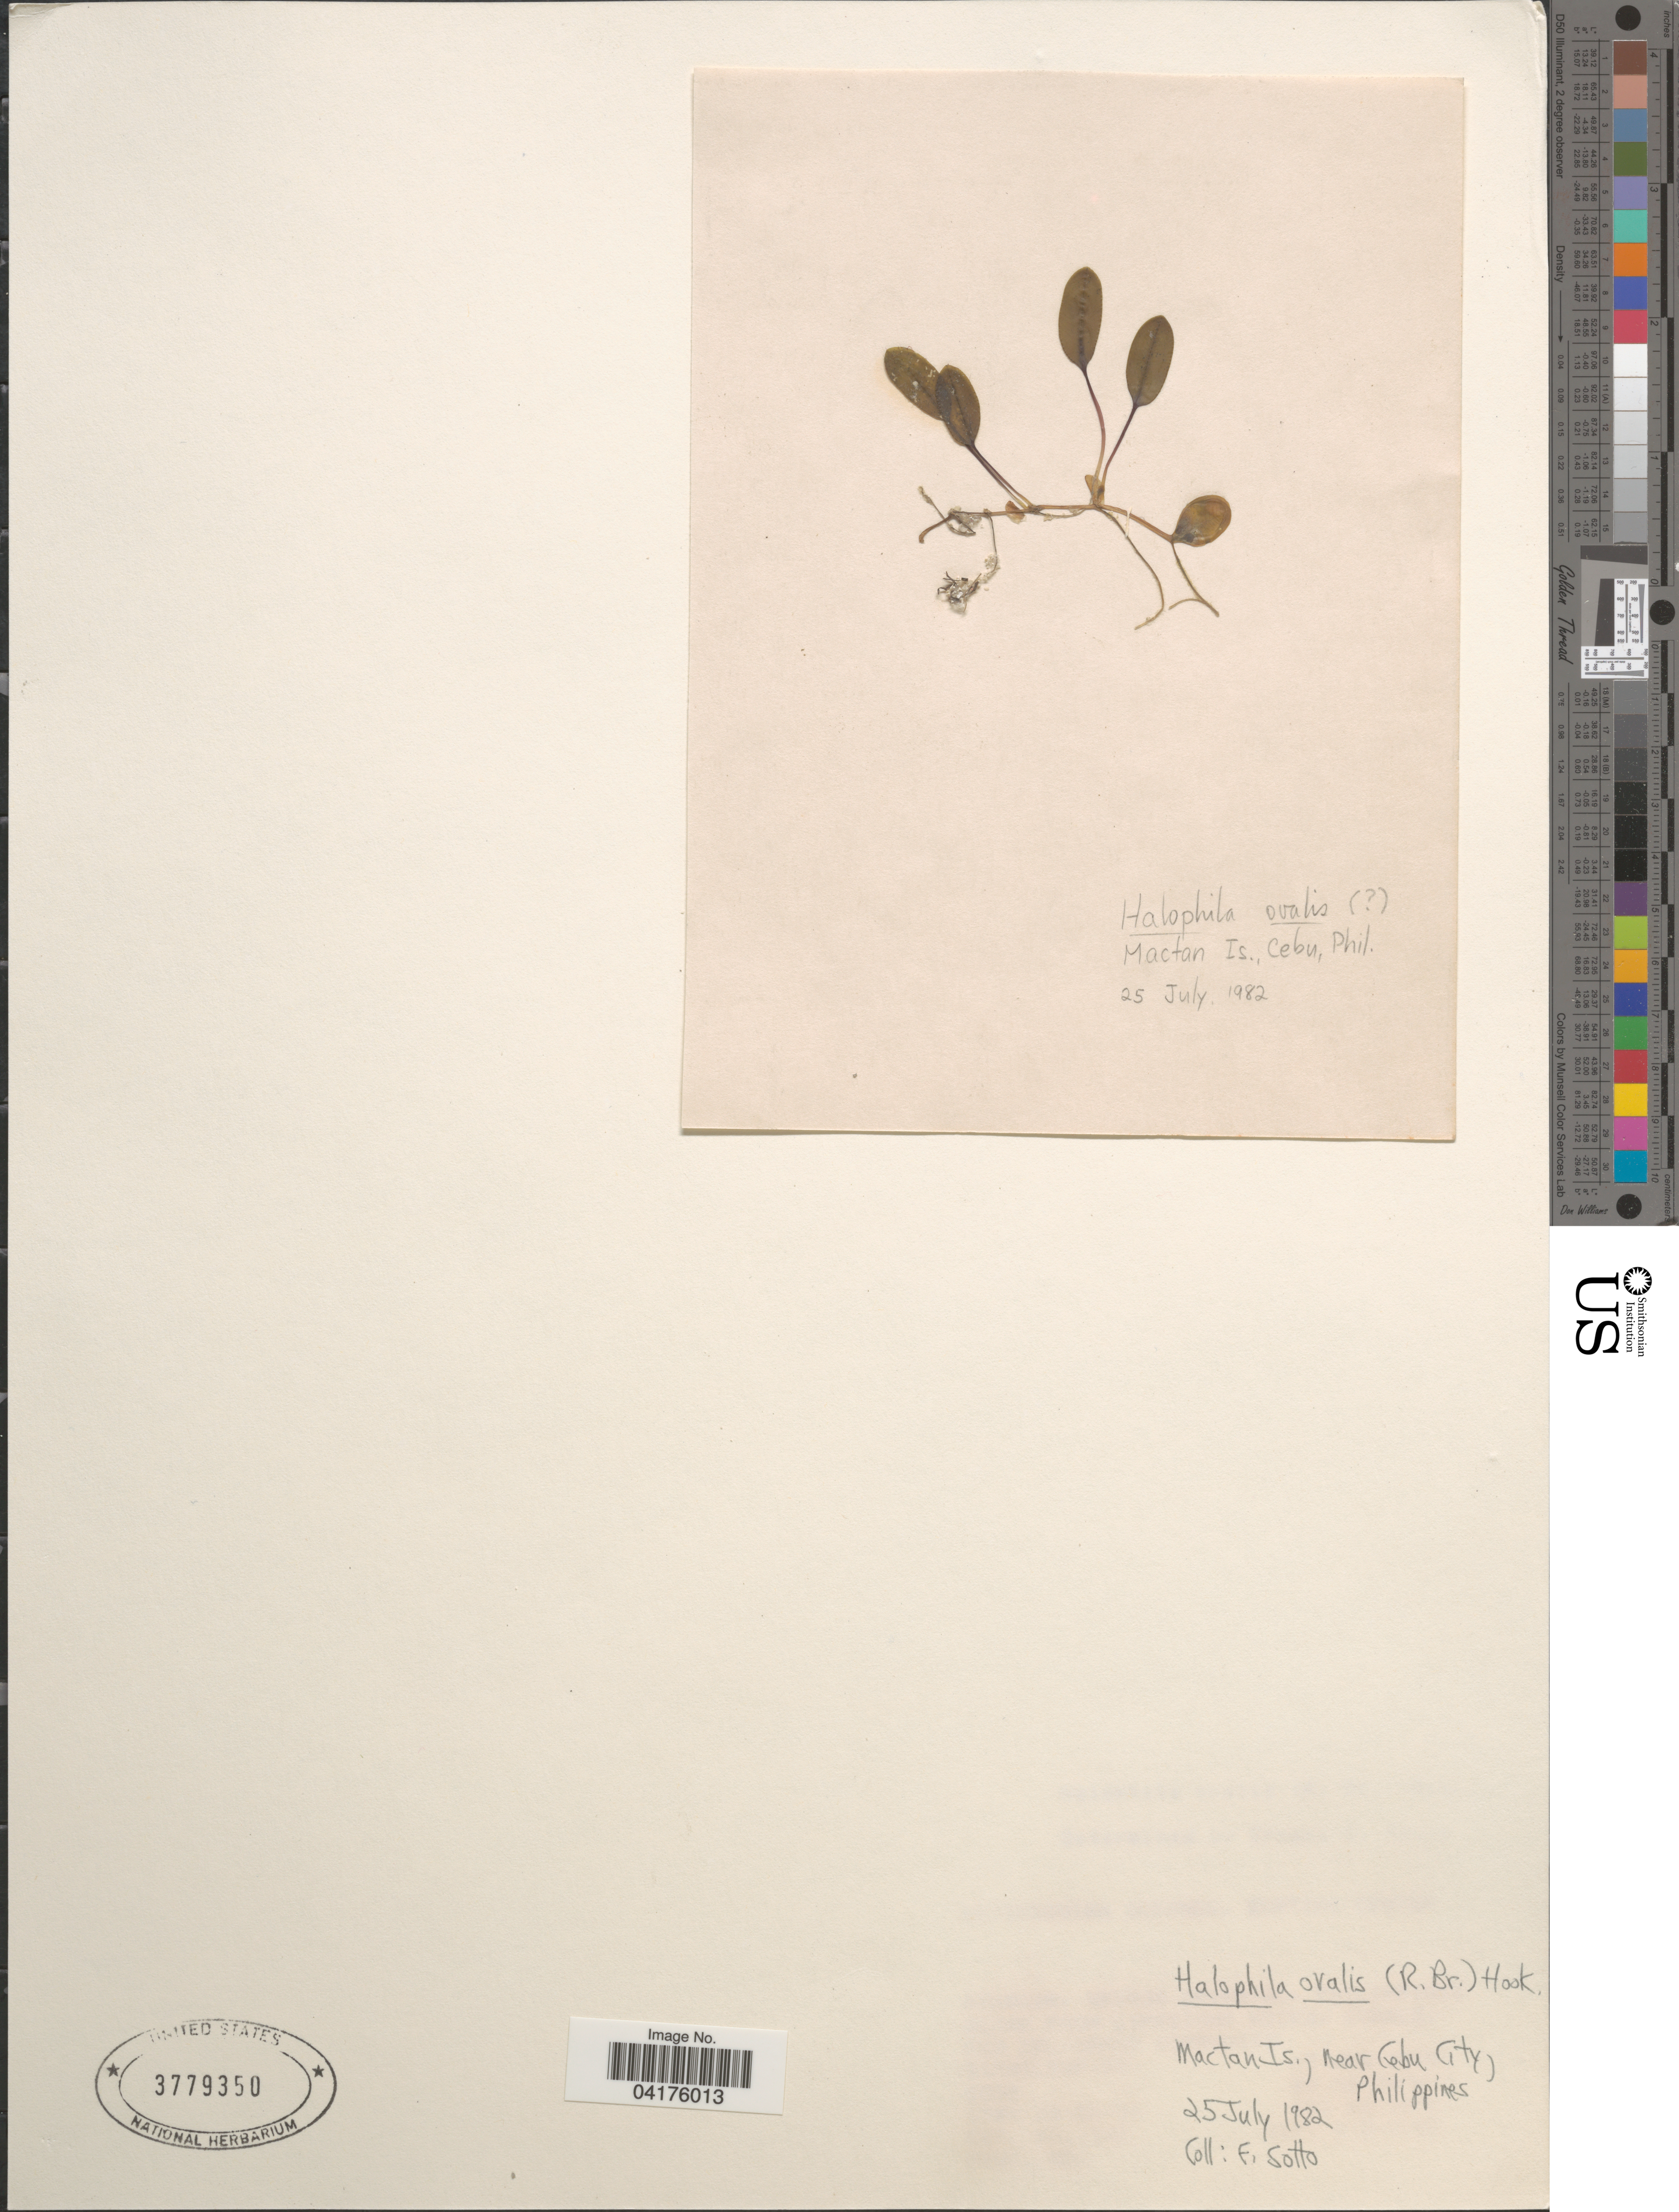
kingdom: Plantae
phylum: Tracheophyta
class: Liliopsida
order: Alismatales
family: Hydrocharitaceae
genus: Halophila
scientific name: Halophila ovalis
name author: (R. Br.) Hook. f.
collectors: F. Sotto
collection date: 1982-07-25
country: Philippines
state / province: Central Visayas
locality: Mactan Is., near Cebu City.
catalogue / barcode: US 3779350